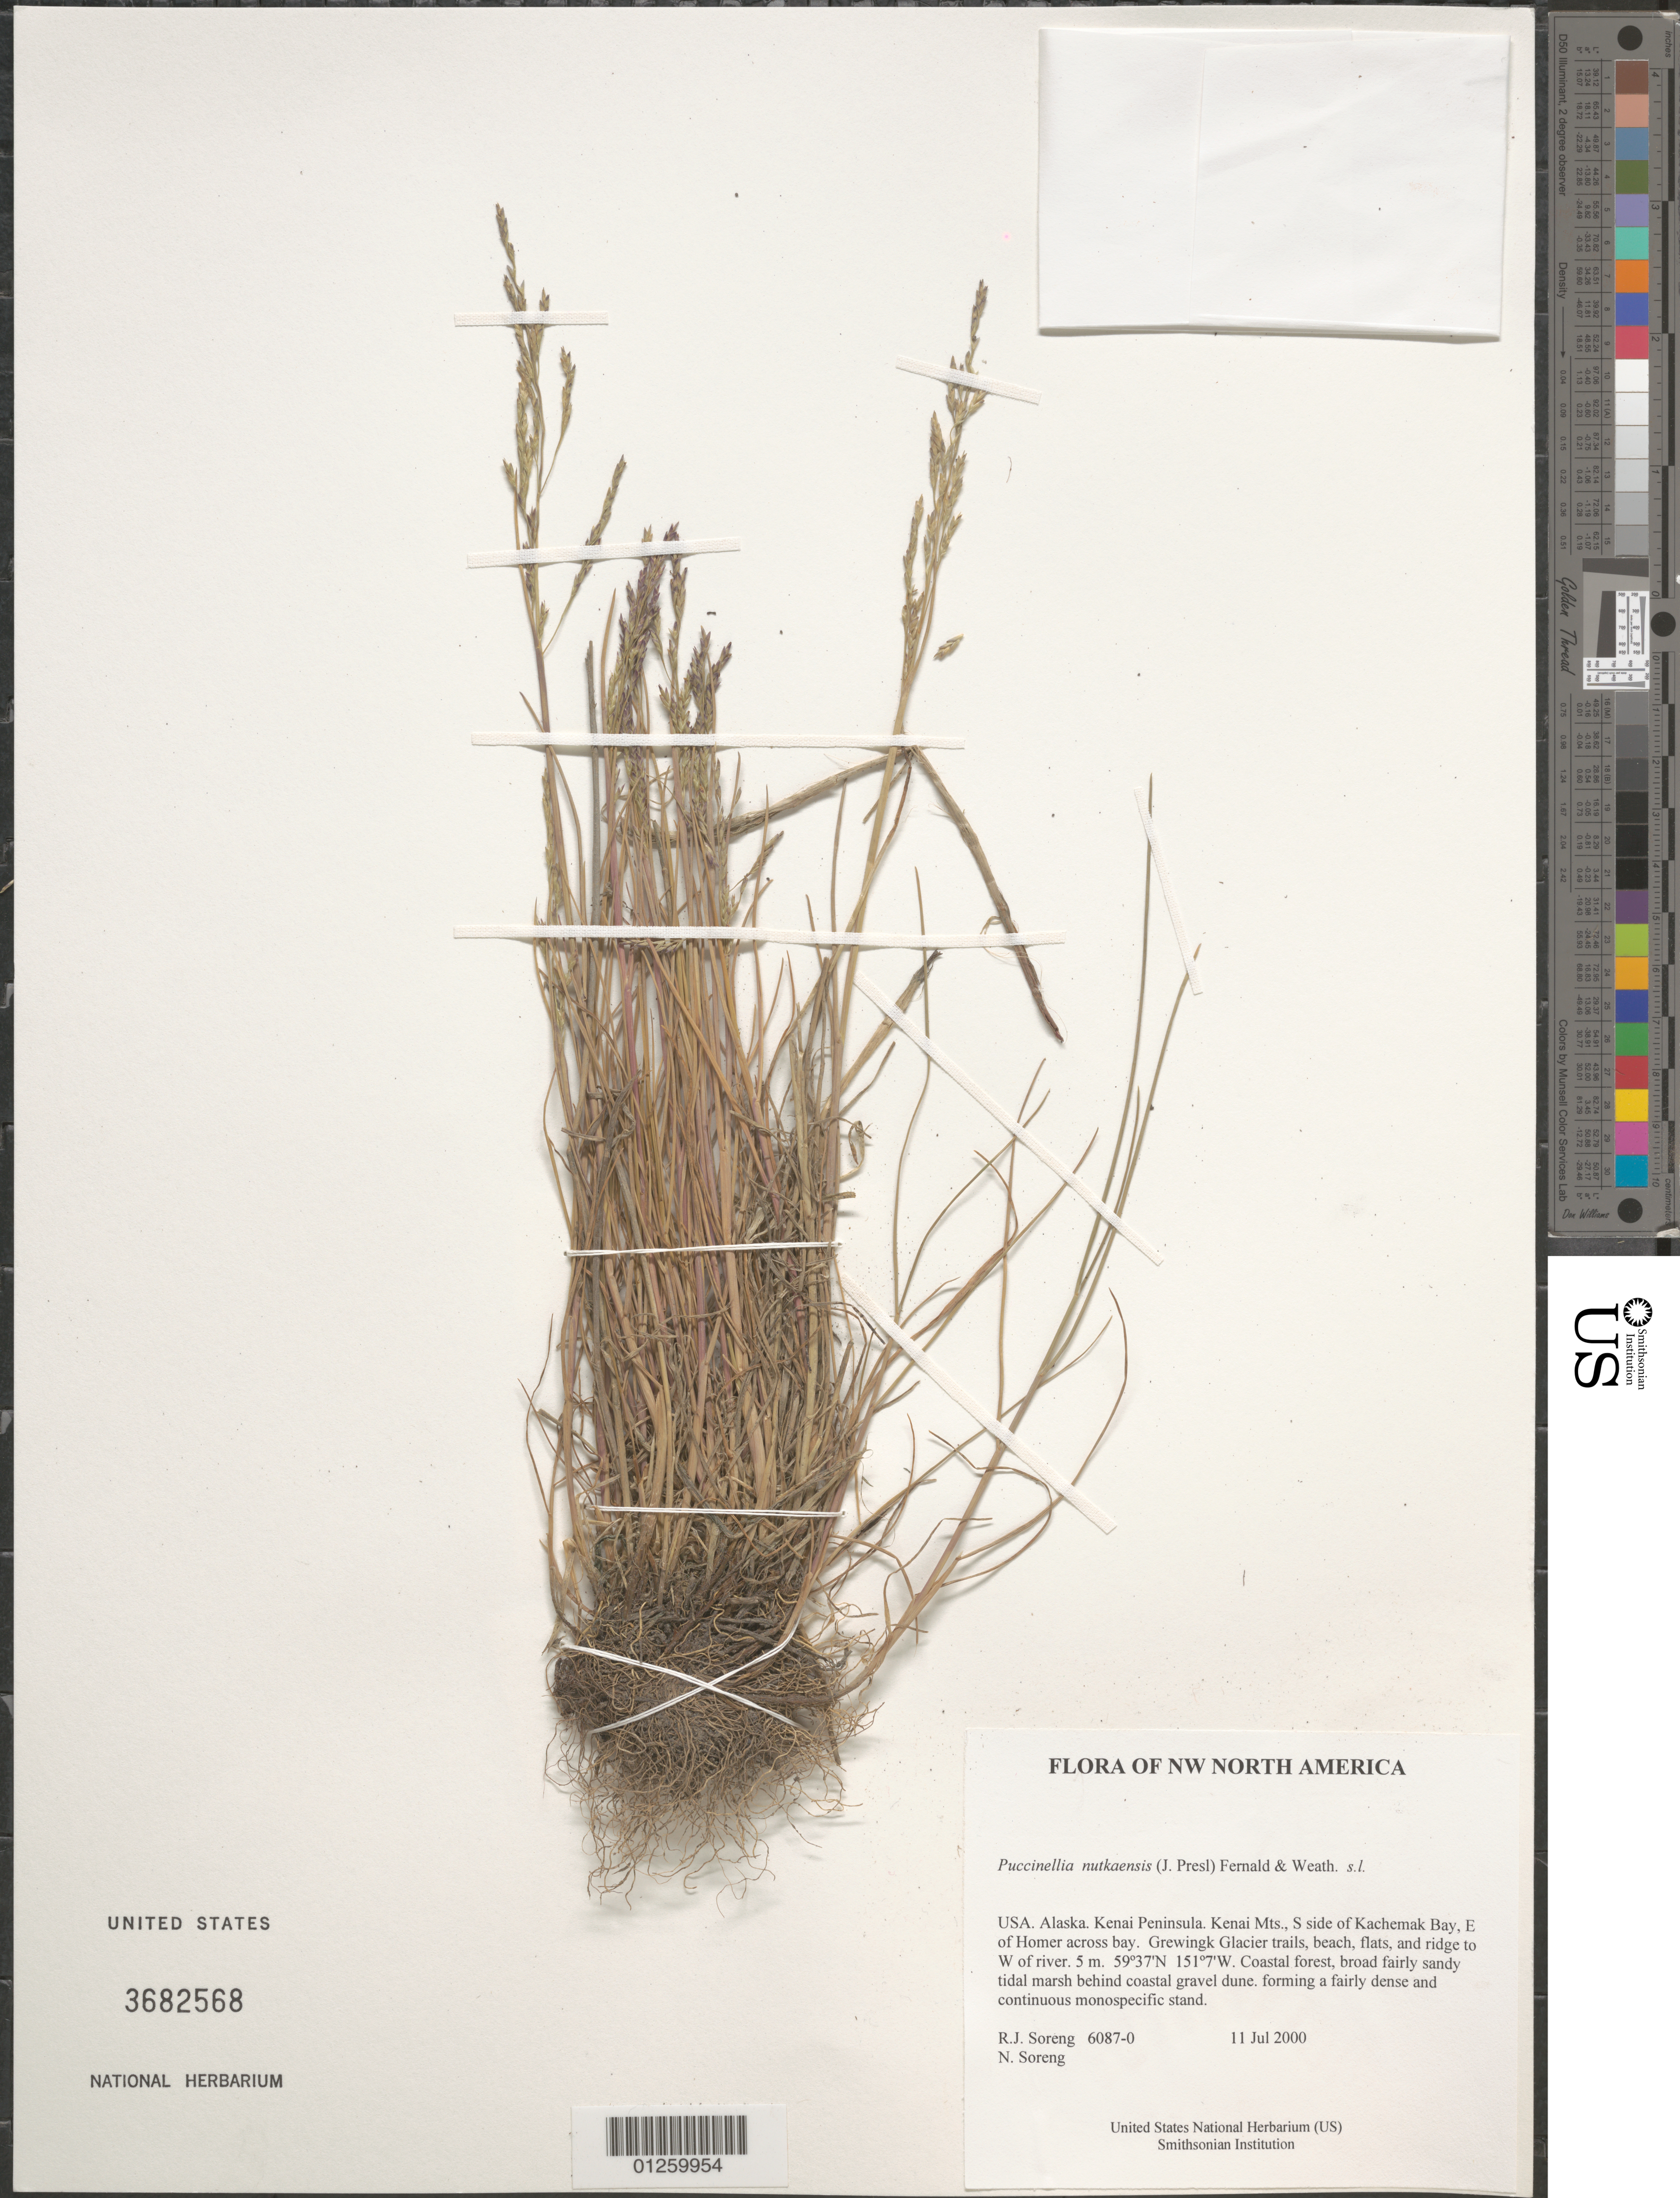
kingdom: Plantae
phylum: Tracheophyta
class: Liliopsida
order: Poales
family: Poaceae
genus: Puccinellia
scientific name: Puccinellia nutkaensis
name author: (J. Presl) Fernald & Weath.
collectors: R. J. Soreng & N. L. Soreng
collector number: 6087-0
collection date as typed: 11 Jul 2000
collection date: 2000-07-11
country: United States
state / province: Alaska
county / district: Kenai Peninsula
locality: Kenai Mts., S side of Kachemak Bay, E of Homer across bay. Grewingk Glacier trails, beach, flats, and ridge to W of river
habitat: Coastal forest, broad fairly sandy tidal marsh behind coastal gravel dune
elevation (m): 5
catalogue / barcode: US 3682568